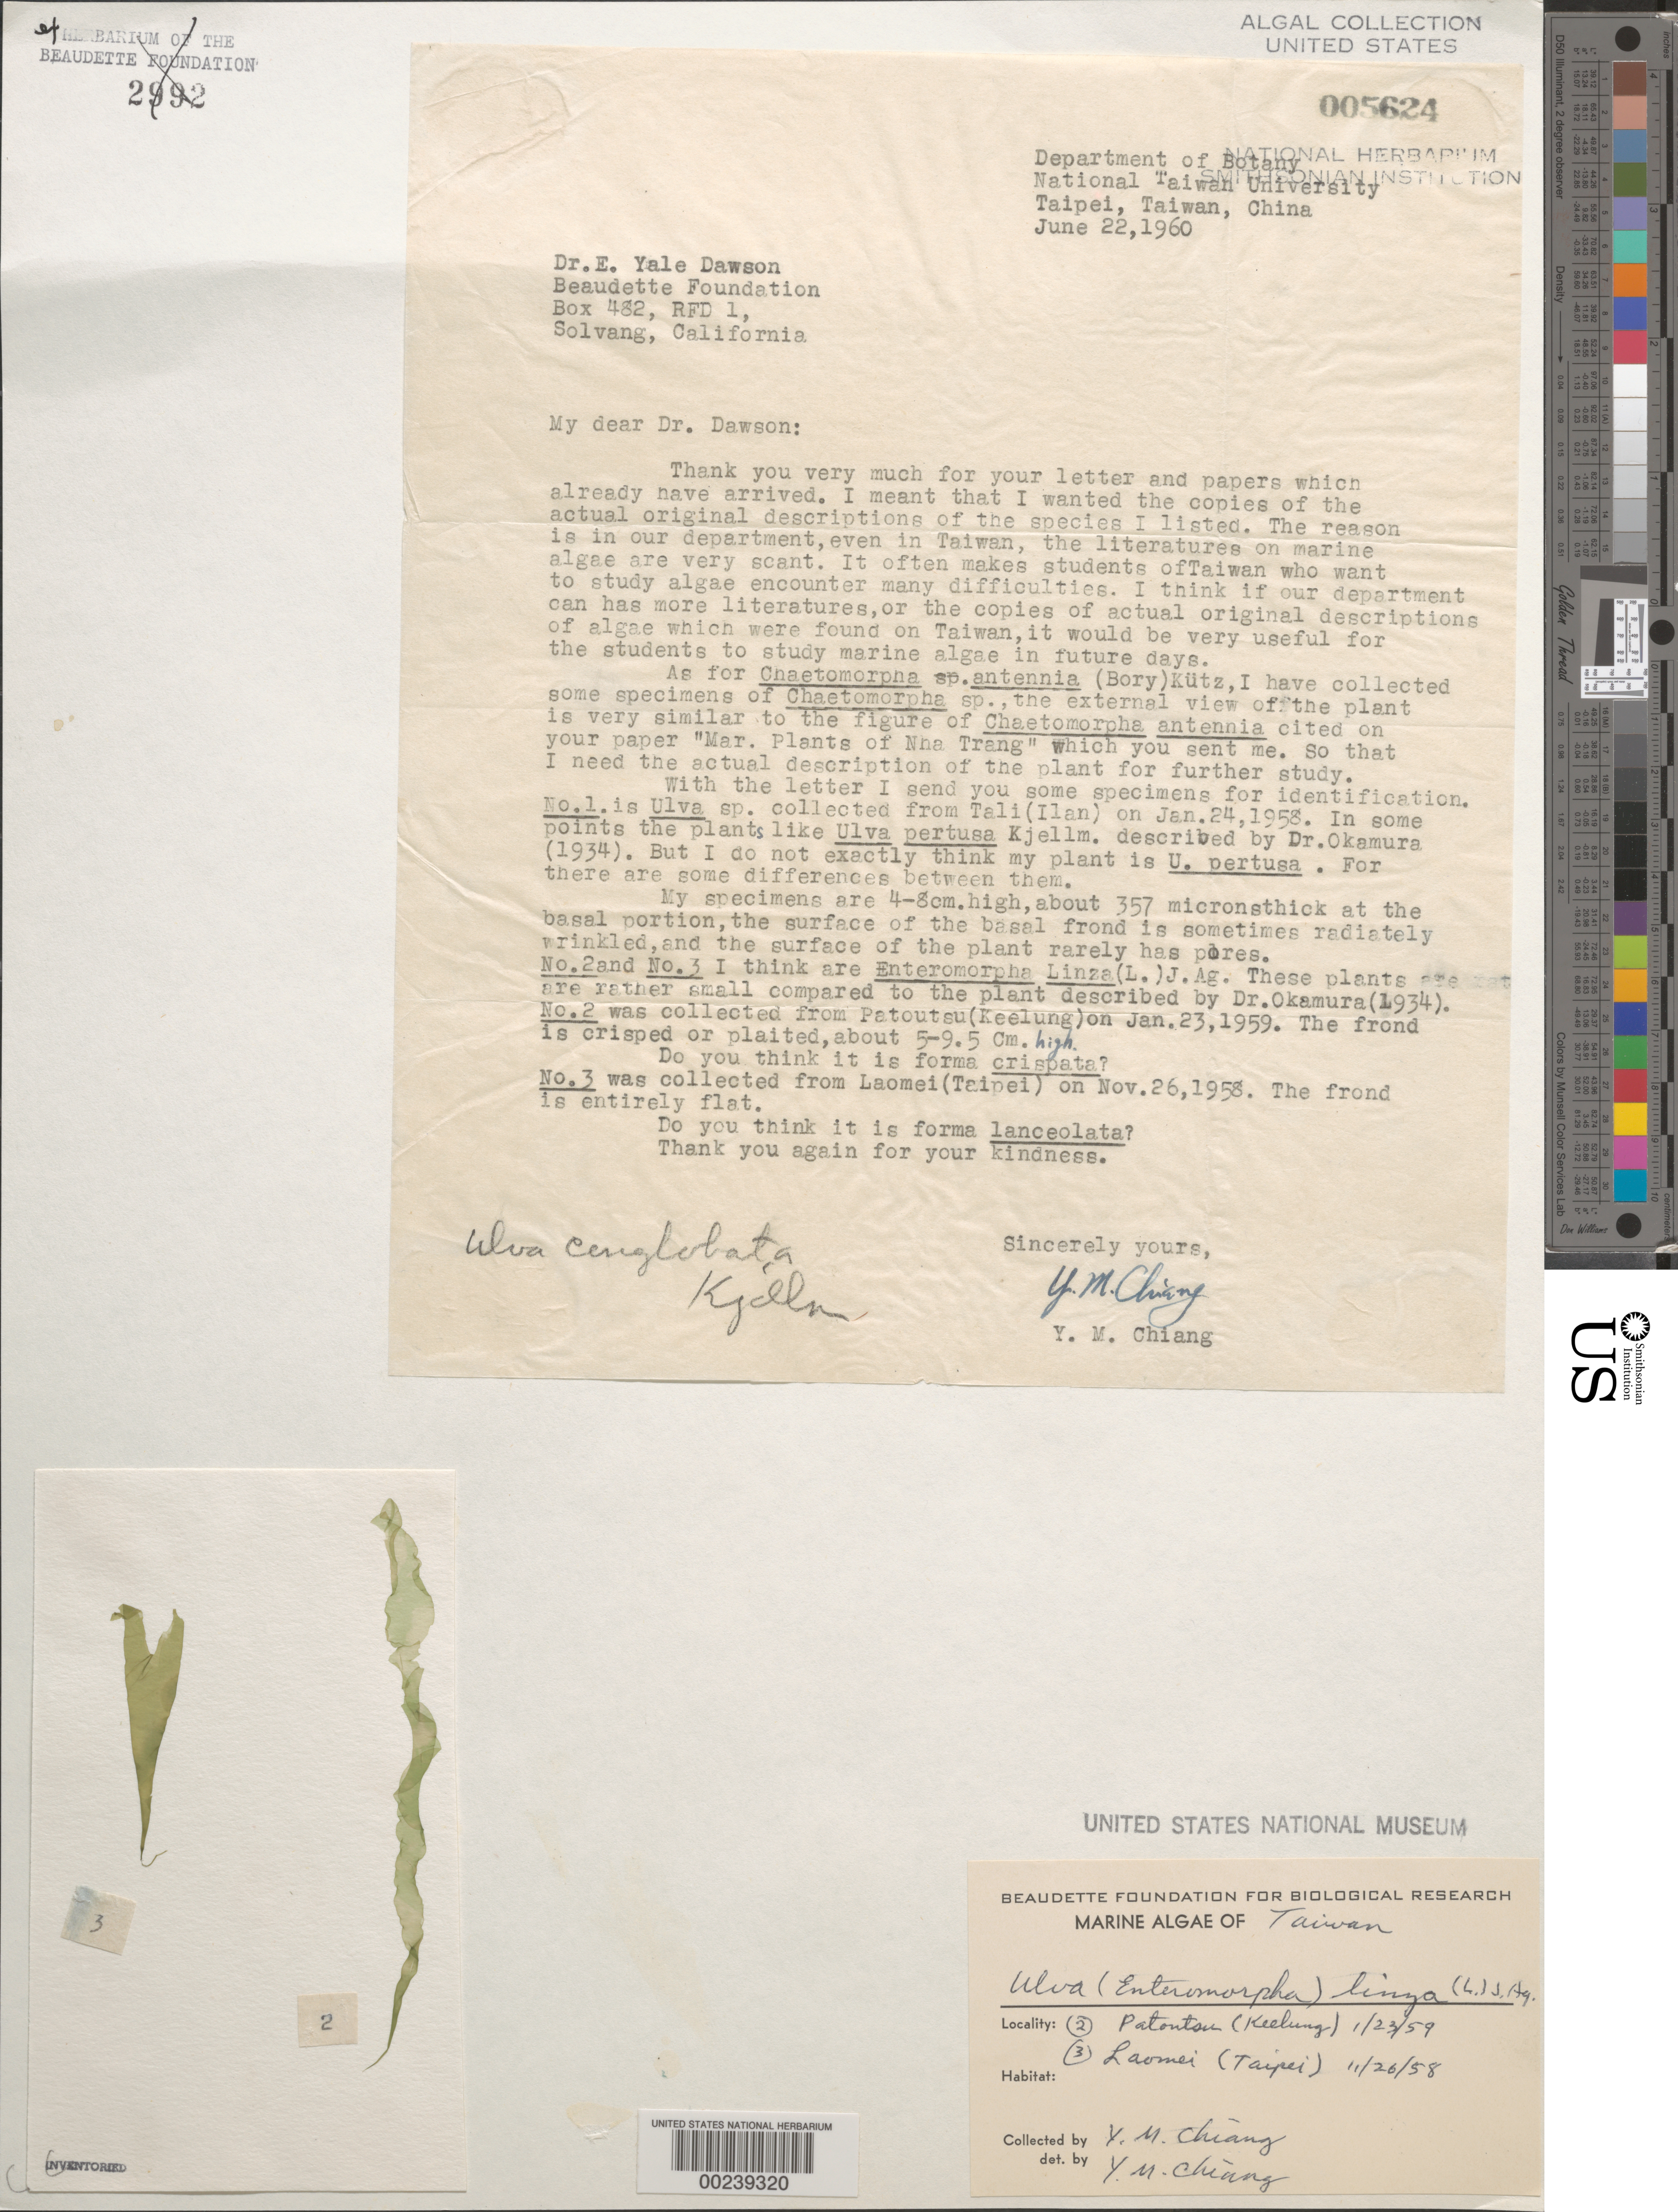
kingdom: Plantae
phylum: Chlorophyta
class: Ulvophyceae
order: Ulvales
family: Ulvaceae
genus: Ulva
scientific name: Ulva linza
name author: L.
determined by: Chiang, Y. M.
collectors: Y. Chiang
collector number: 2 & 3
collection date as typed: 26 Nov 1958 AND 23 Jan 1959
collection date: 1958-11-26,1959-01-23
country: Taiwan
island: Taiwan [Formosa]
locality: Laomei and patoutsu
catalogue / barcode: US 5624